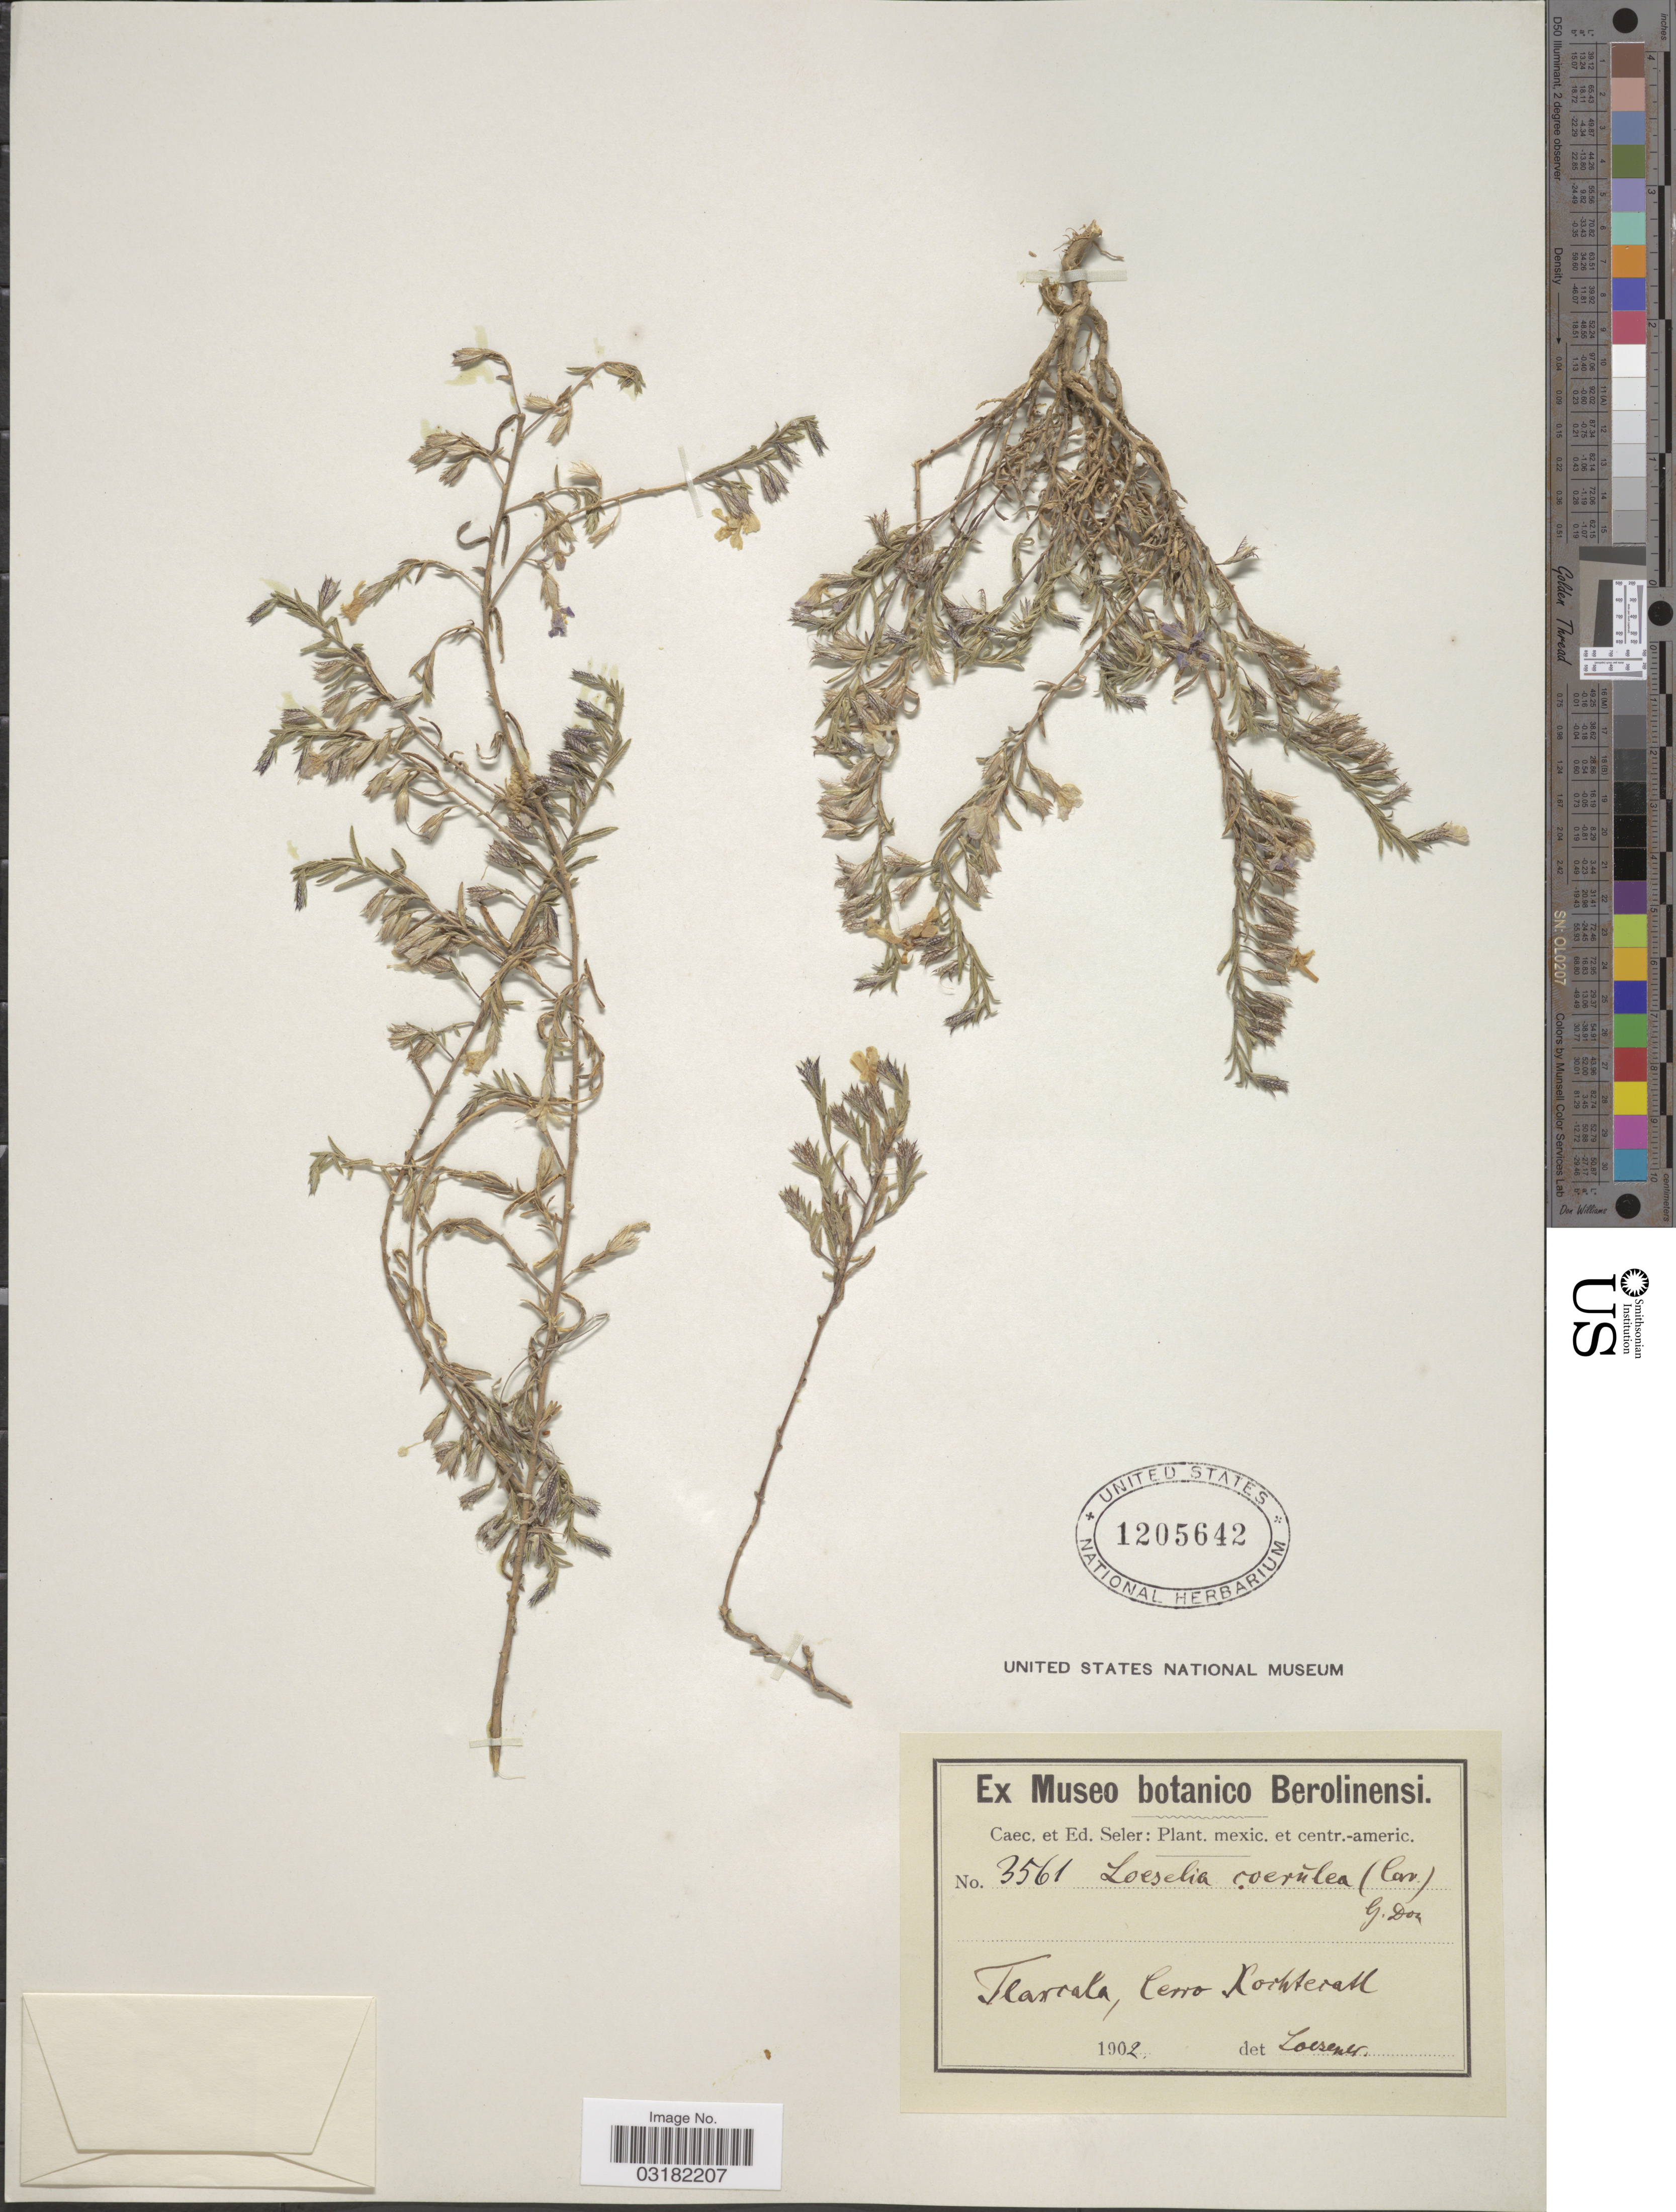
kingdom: Plantae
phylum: Tracheophyta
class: Magnoliopsida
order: Ericales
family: Polemoniaceae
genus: Loeselia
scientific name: Loeselia caerulea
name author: (Cav.) G. Don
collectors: ex Caec. et Ed Seler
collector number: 3561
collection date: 1902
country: Mexico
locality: Tlaxcala, Cerro Xochtecatl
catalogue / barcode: US 1205642